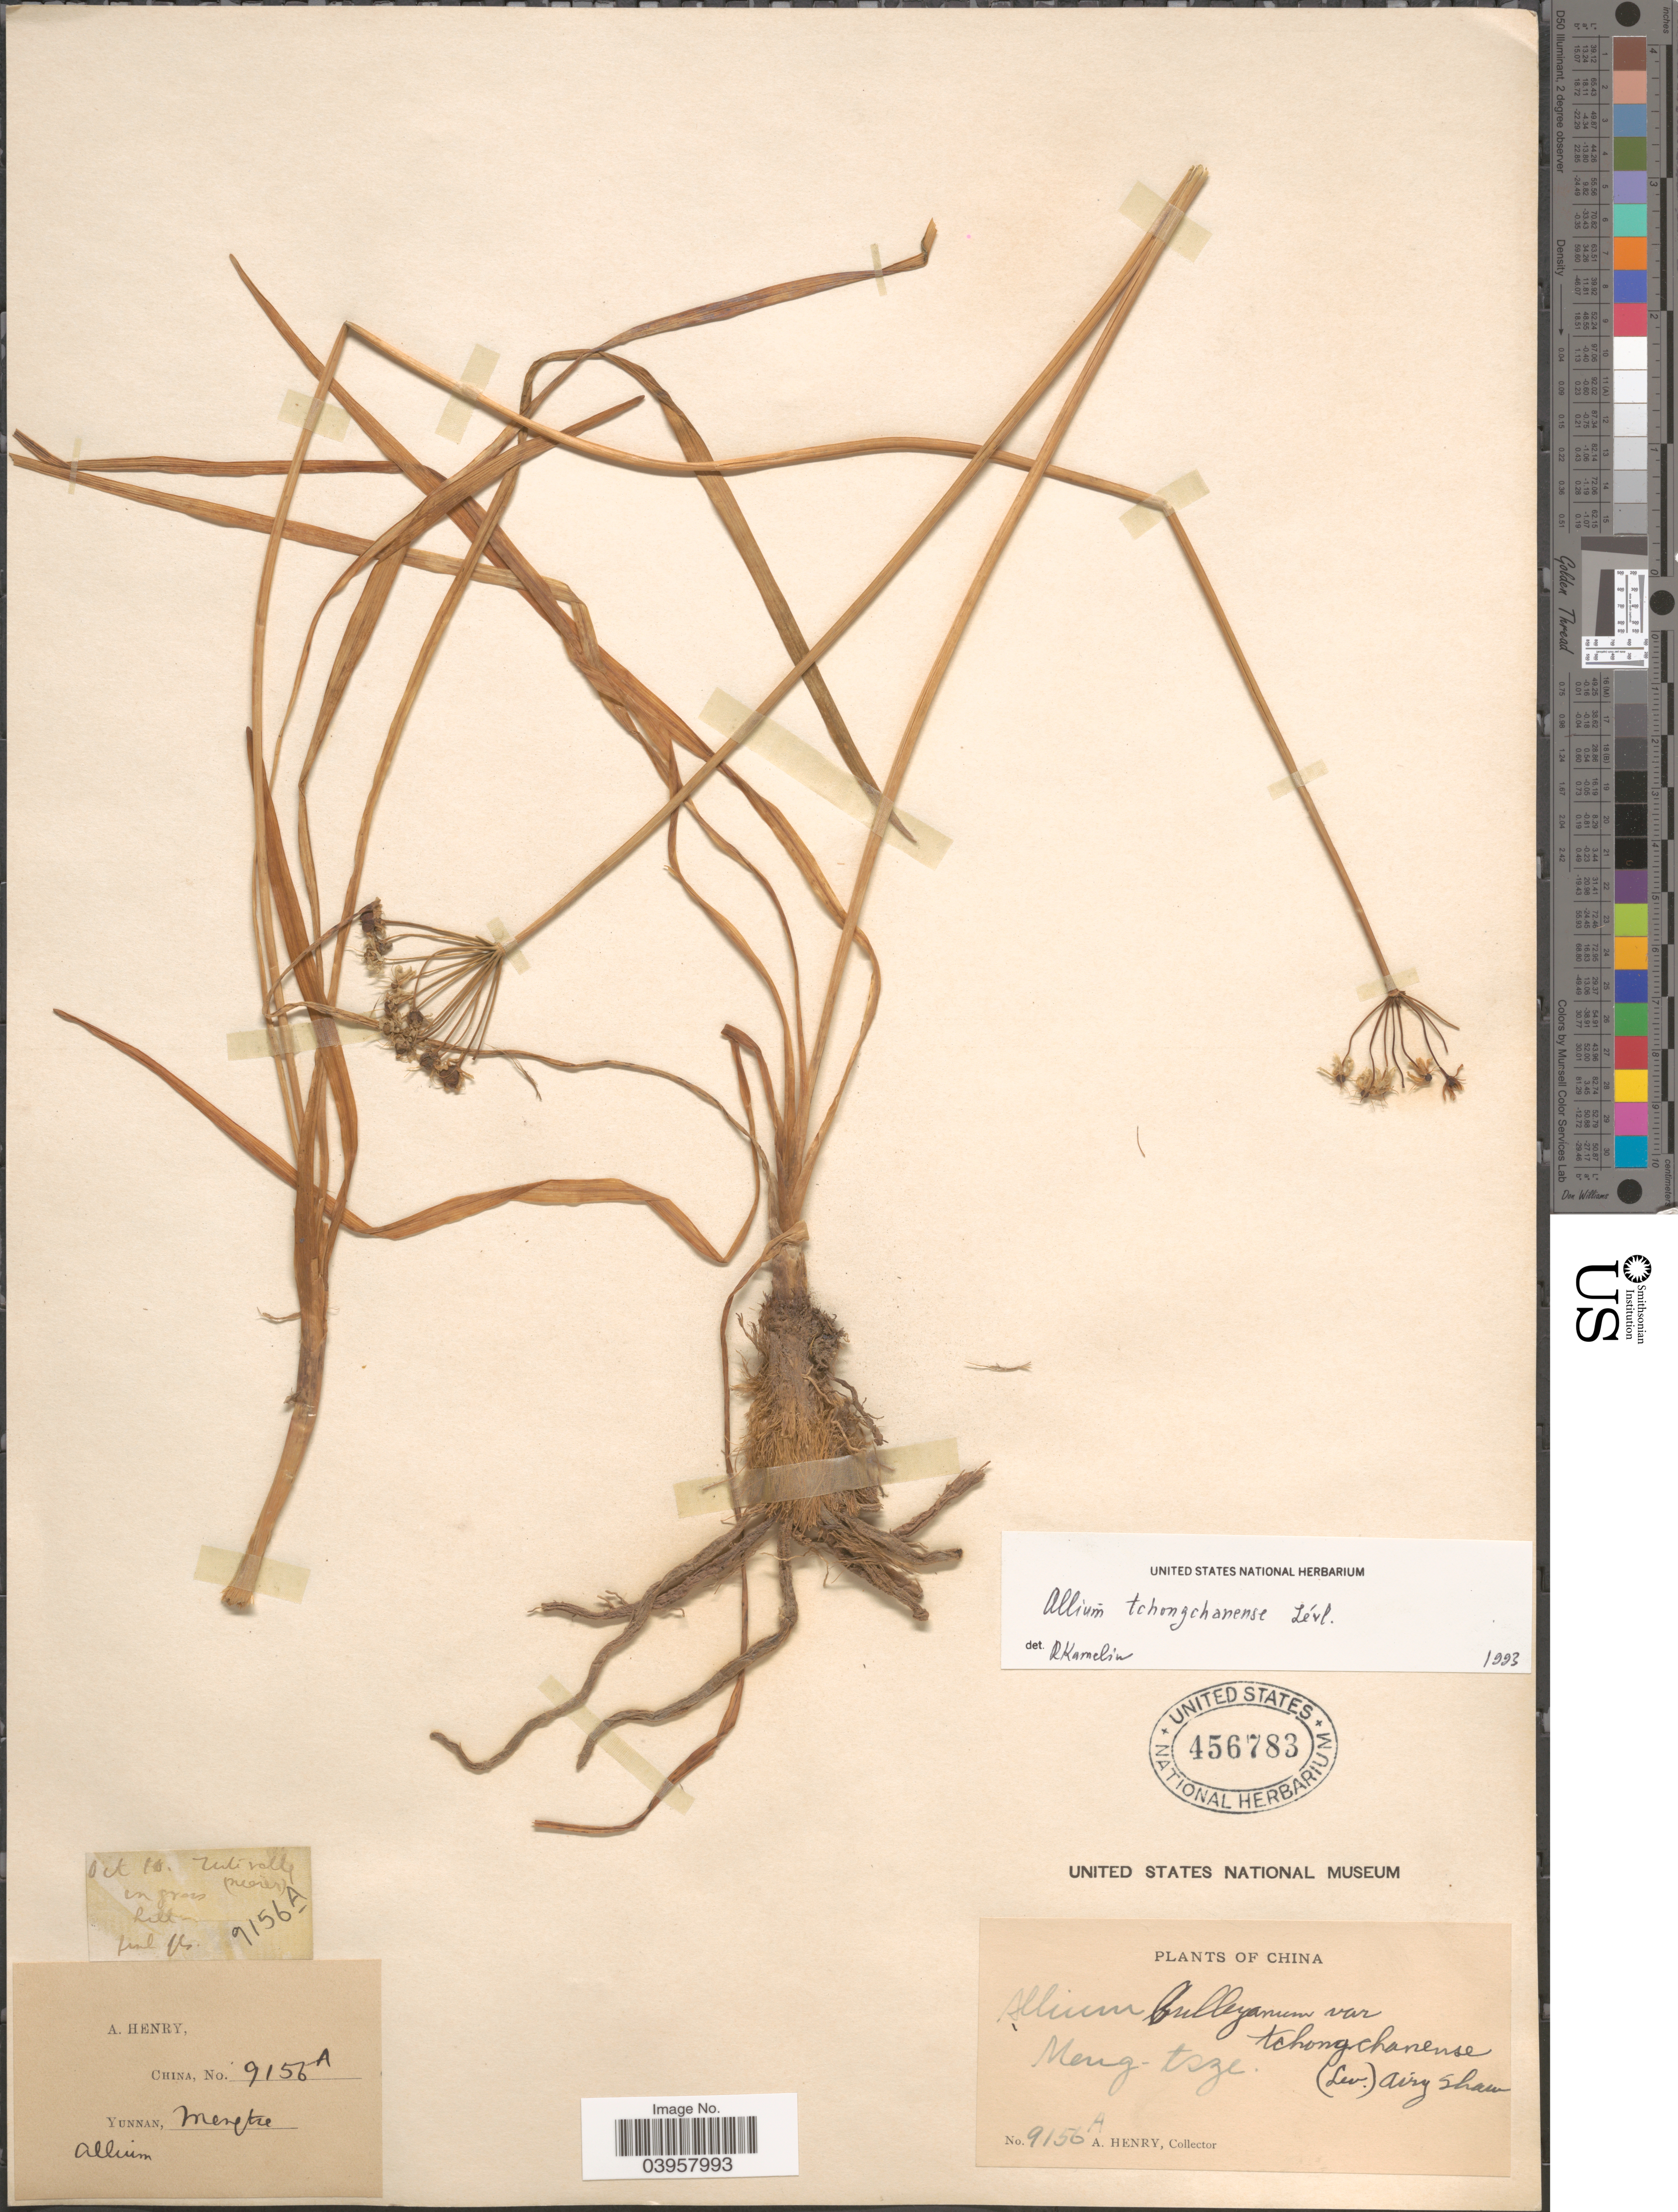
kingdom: Plantae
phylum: Tracheophyta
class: Liliopsida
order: Asparagales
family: Amaryllidaceae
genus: Allium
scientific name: Allium tchongchanense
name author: H. Lév.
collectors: A. Henry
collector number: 9156 A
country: China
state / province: Yunnan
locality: Meng-tsze.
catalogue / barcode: US 456783